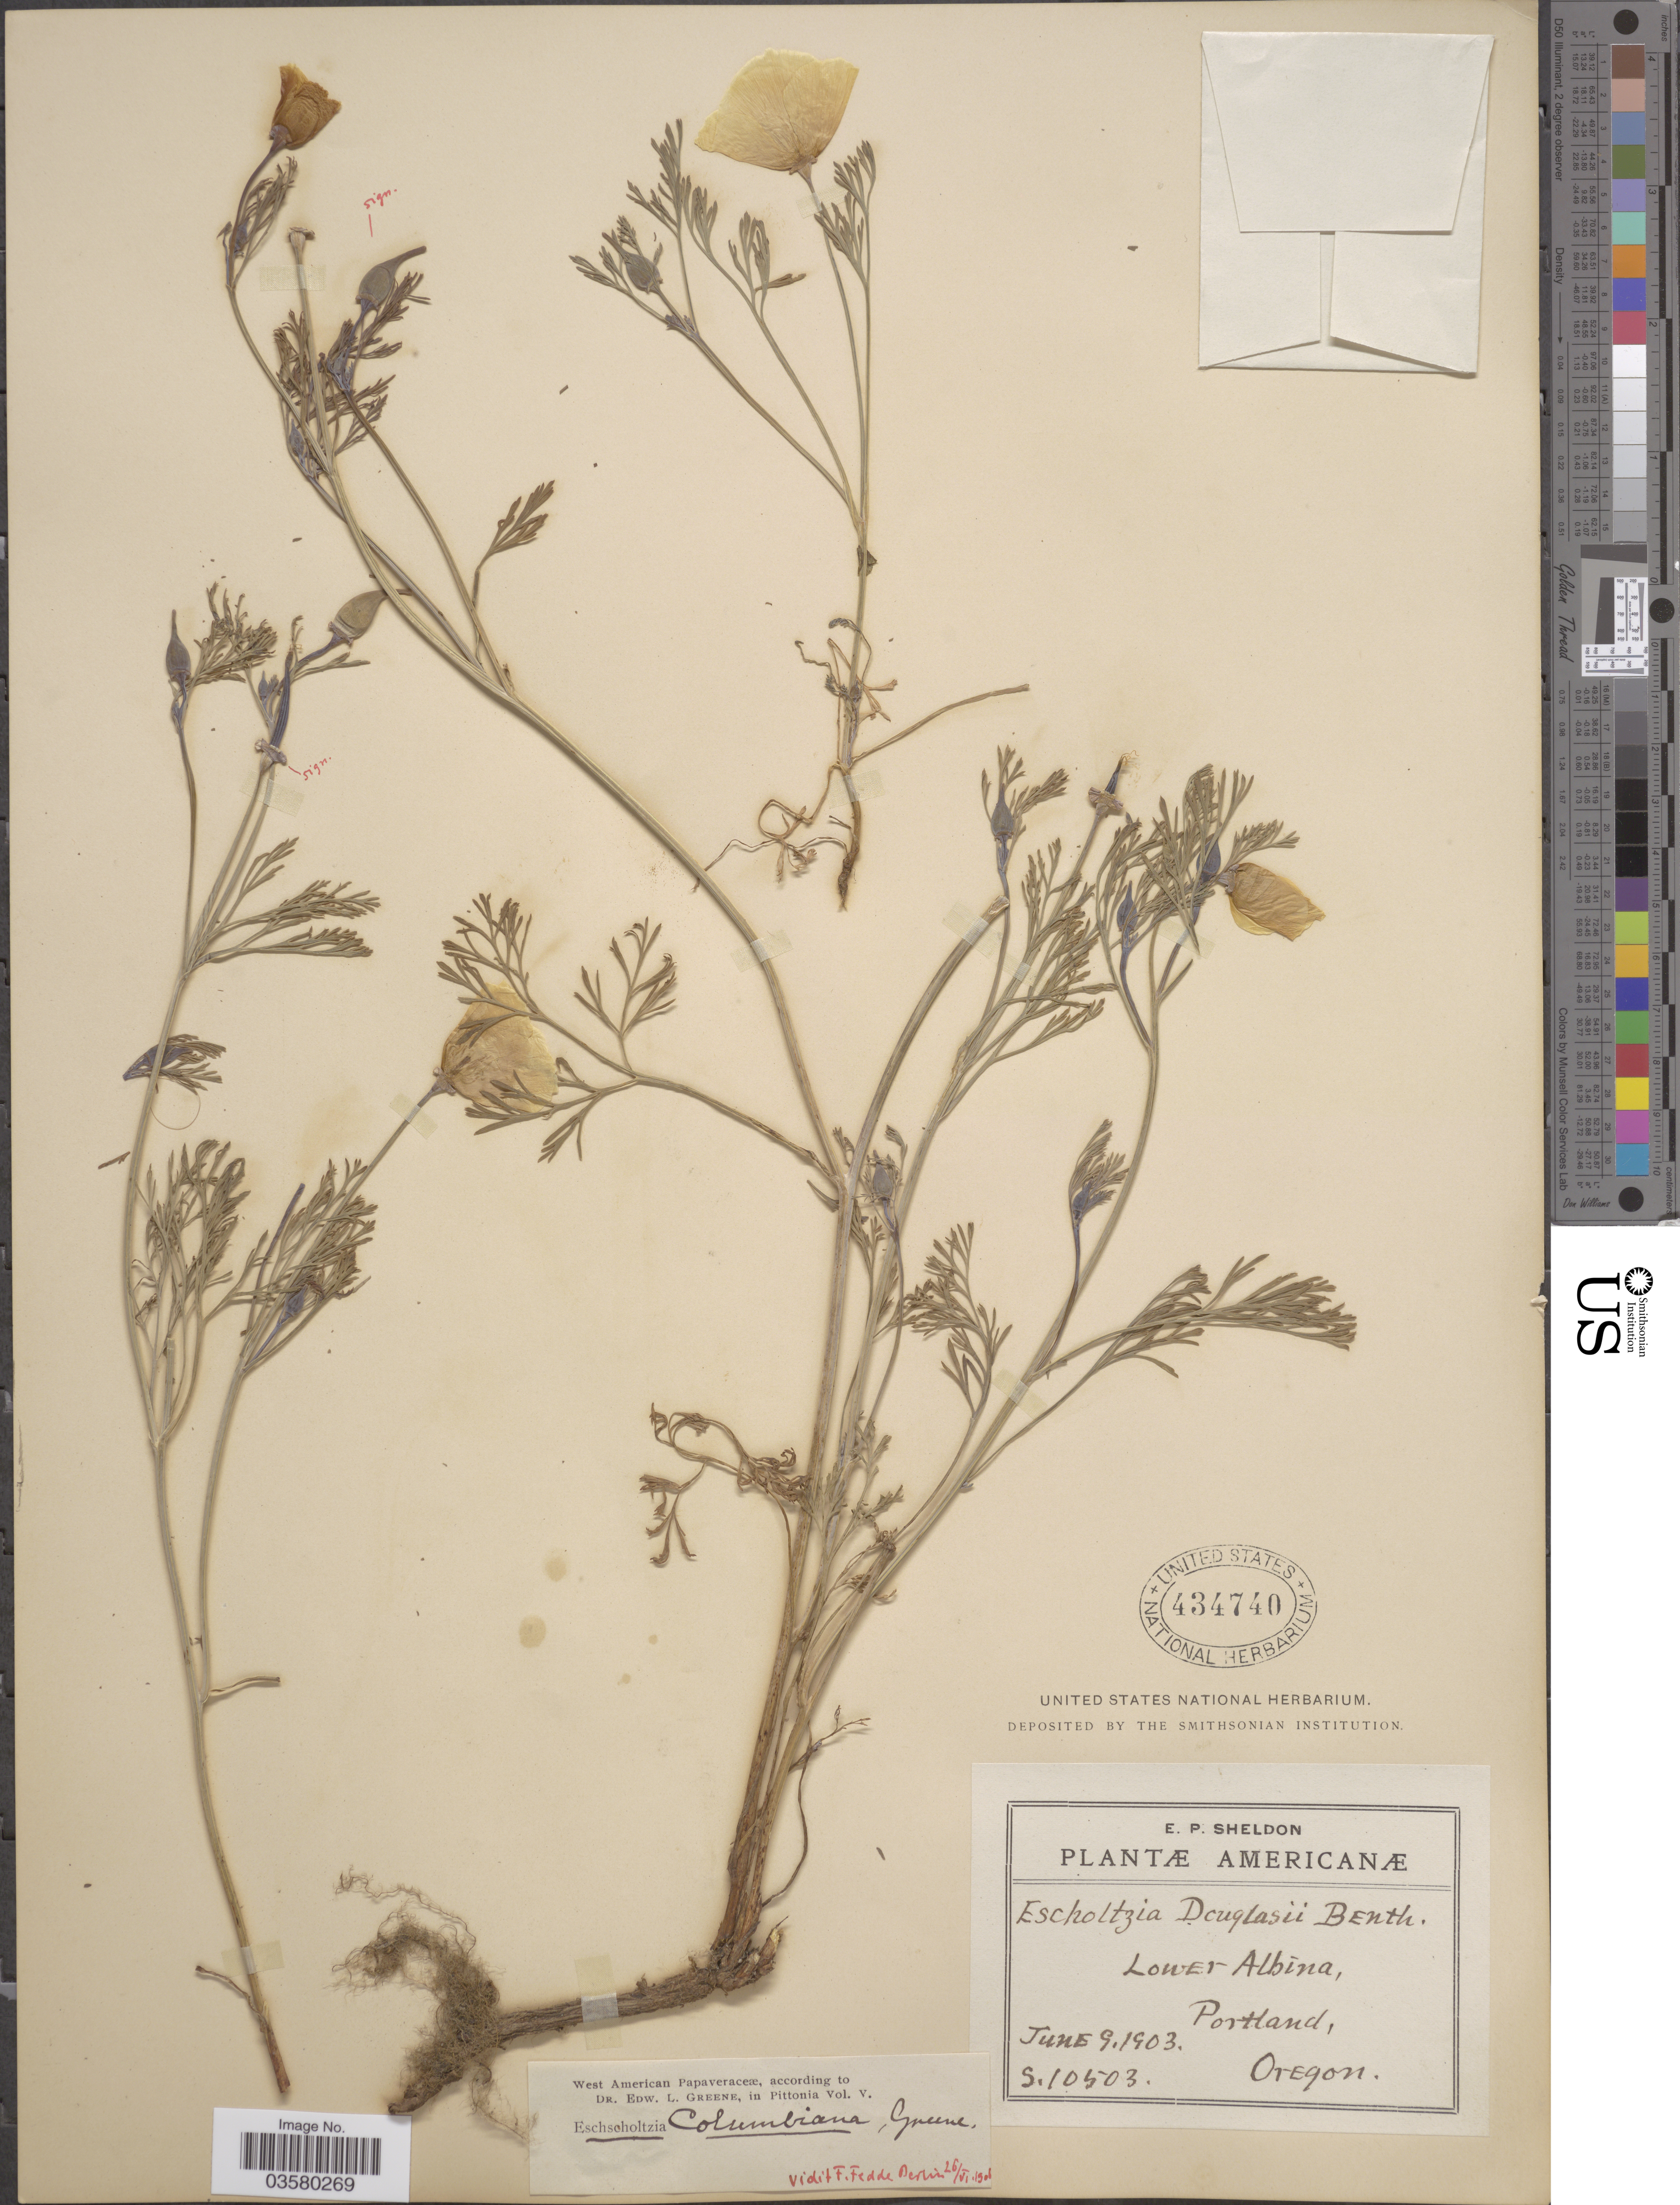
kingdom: Plantae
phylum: Tracheophyta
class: Magnoliopsida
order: Ranunculales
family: Papaveraceae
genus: Eschscholzia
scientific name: Eschscholzia californica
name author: Cham.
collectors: E. P. Sheldon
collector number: S10503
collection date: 1903-06-09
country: United States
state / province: Oregon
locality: Lower Albina, Portland.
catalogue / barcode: US 434740